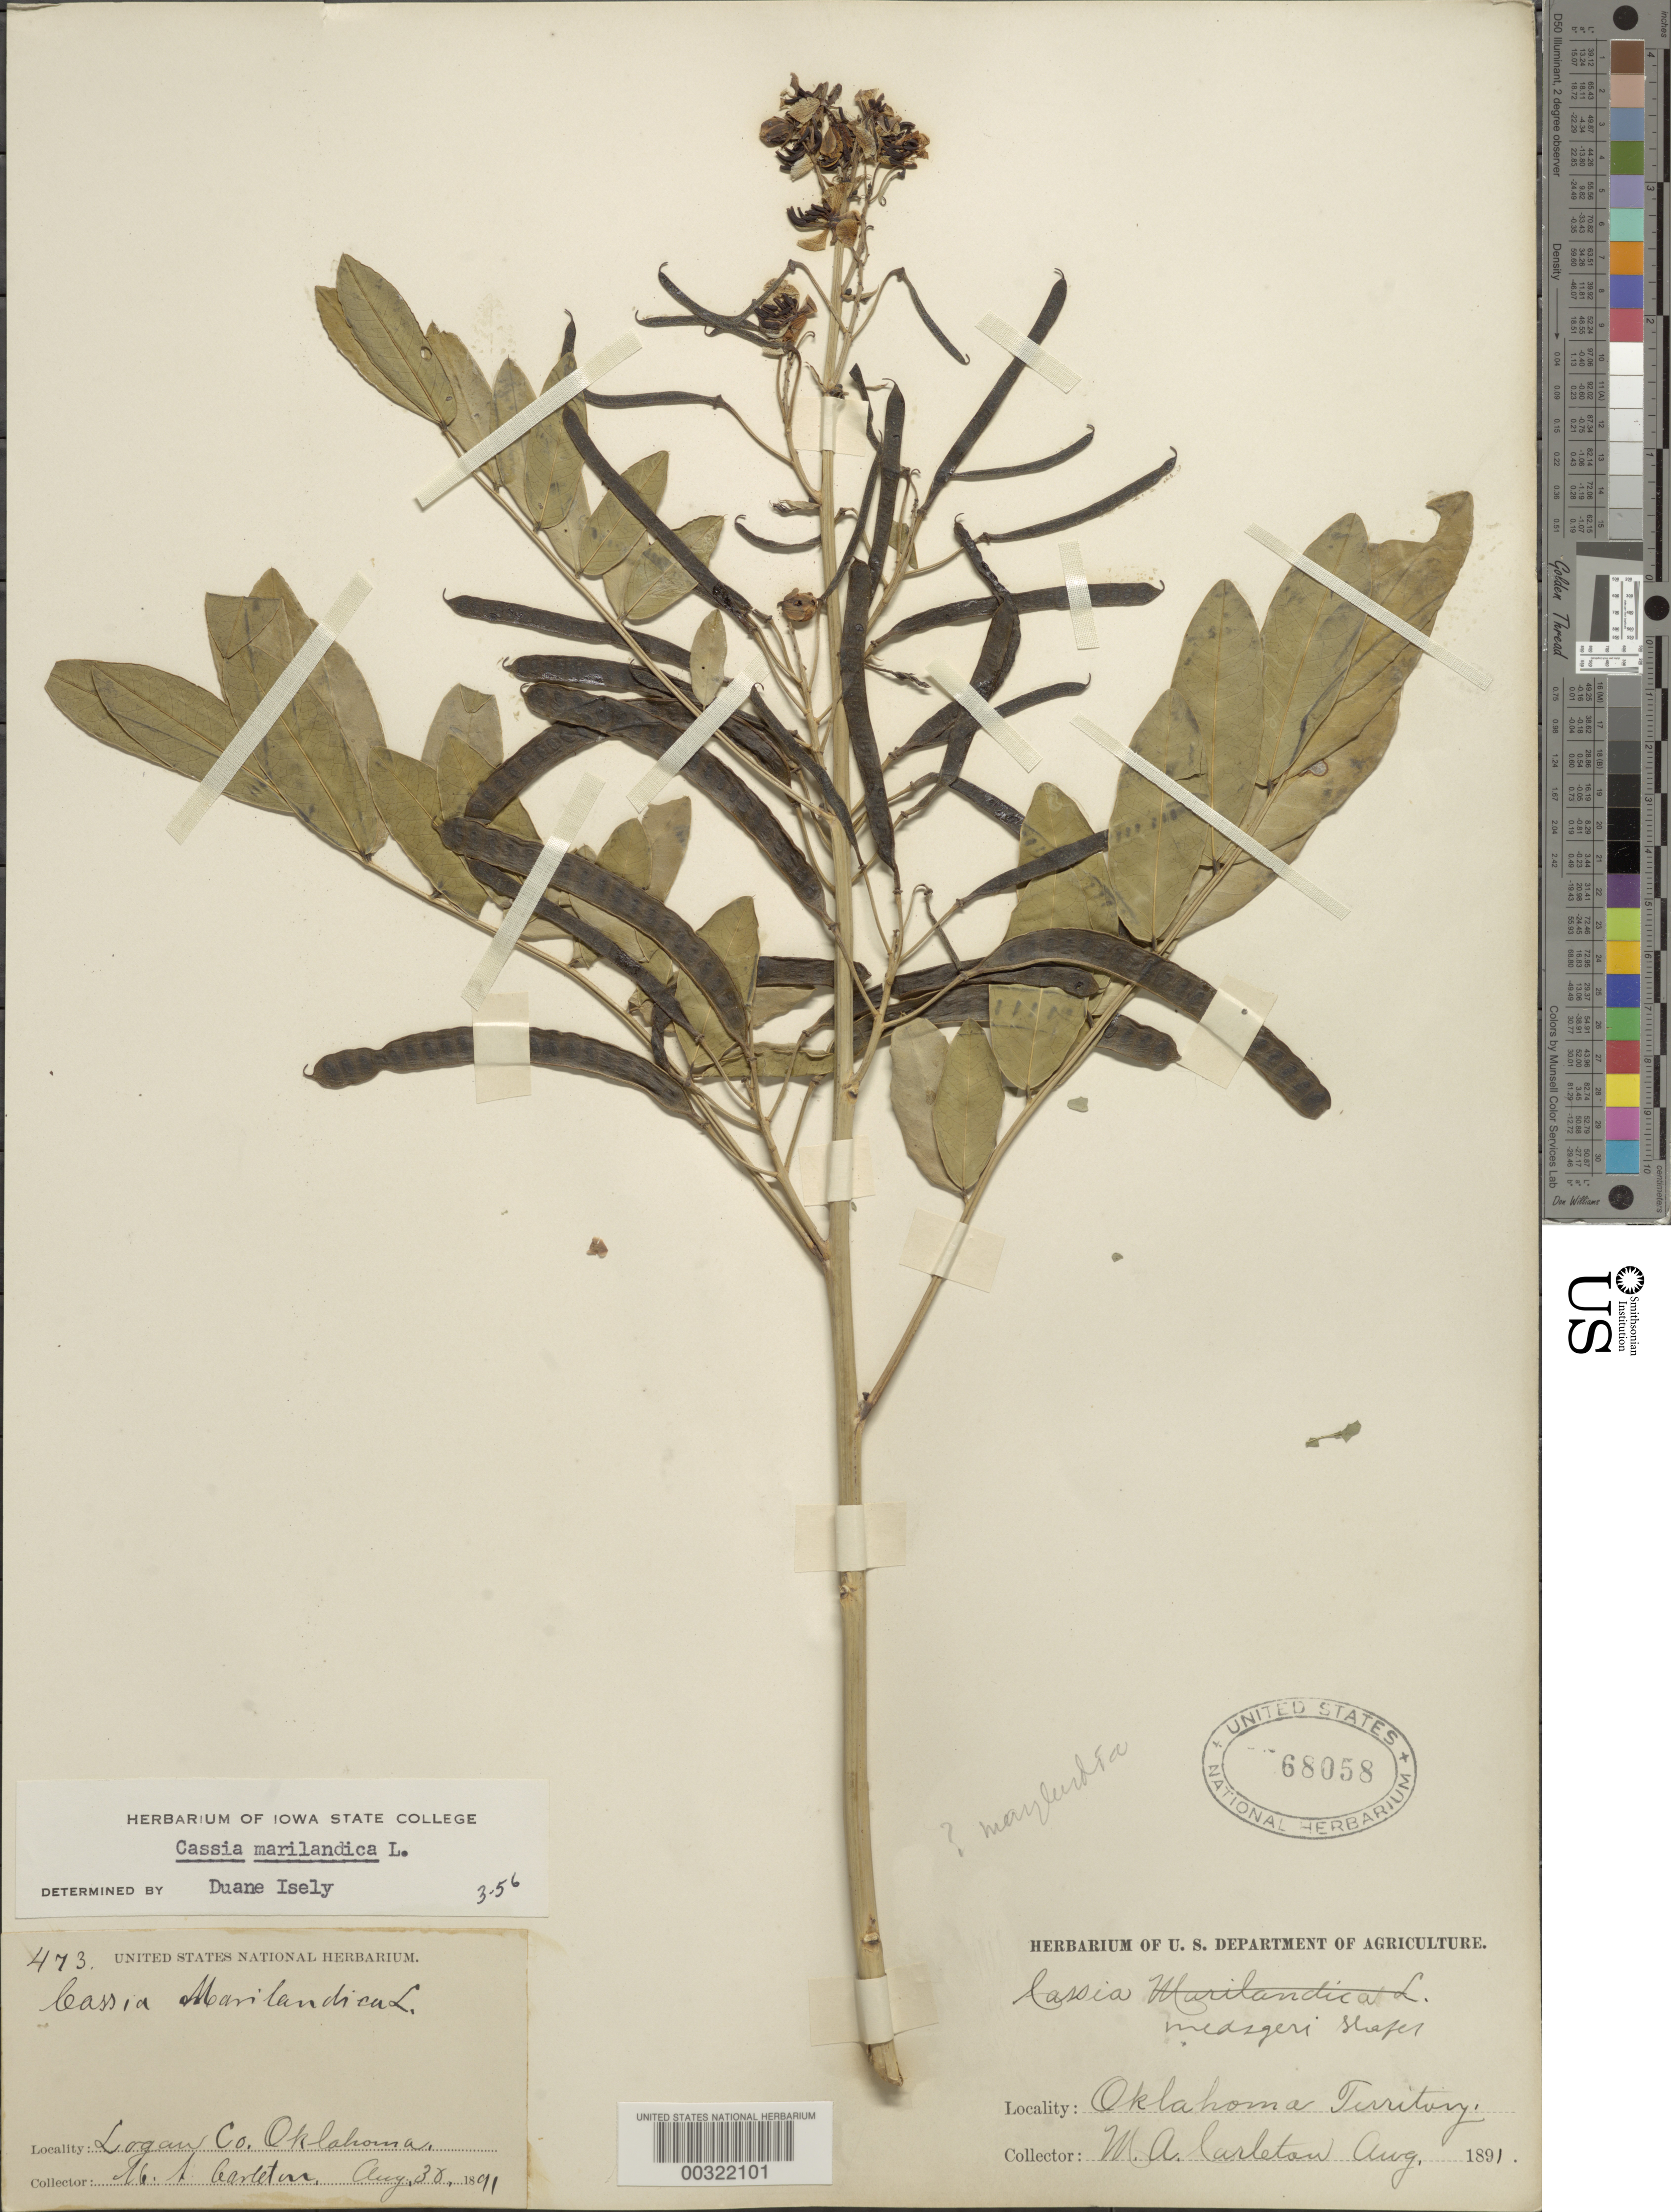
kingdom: Plantae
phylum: Tracheophyta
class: Magnoliopsida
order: Fabales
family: Fabaceae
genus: Senna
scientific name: Senna marilandica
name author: (L.) Link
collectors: M. A. Carleton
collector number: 473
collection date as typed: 30 Aug 1891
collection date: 1891-08-30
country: United States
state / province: Oklahoma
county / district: Logan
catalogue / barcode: US 68058